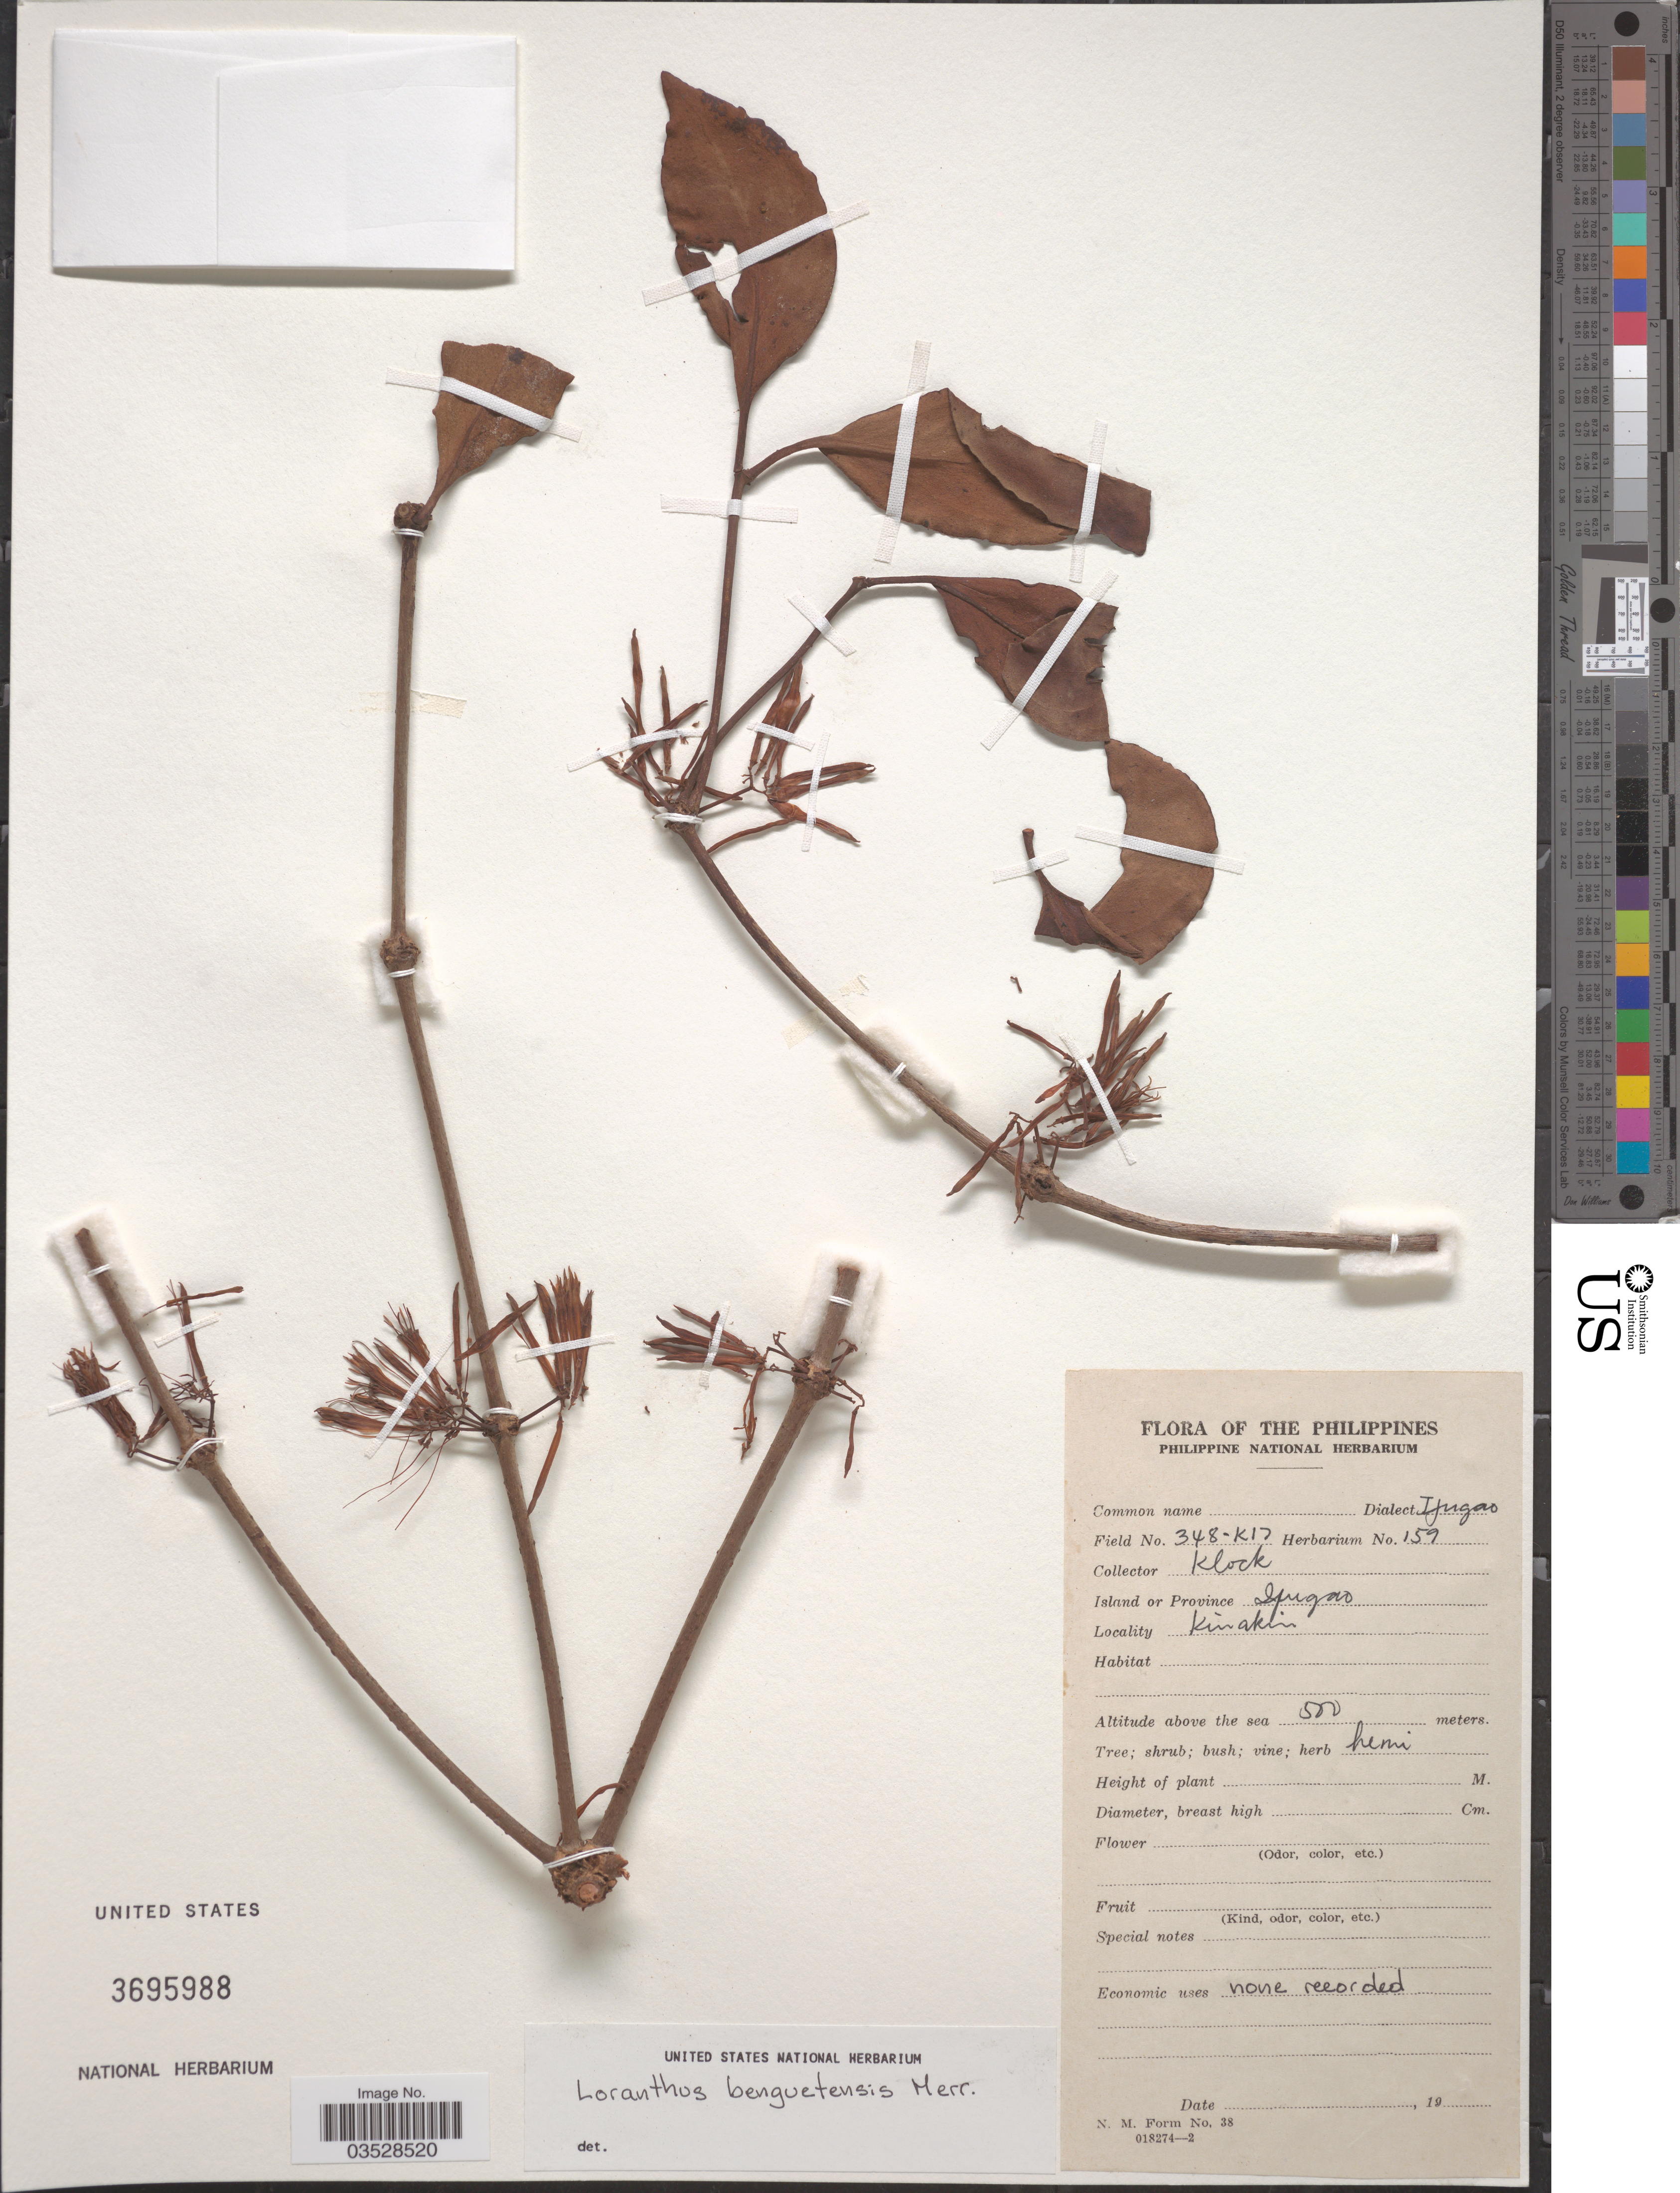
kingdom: Plantae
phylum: Tracheophyta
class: Magnoliopsida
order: Santalales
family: Loranthaceae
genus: Loranthus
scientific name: Loranthus benguetensis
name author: Merr.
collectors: Klock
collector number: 348-K17/159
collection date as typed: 19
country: Philippines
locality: Island or Province Ifugao. Kinakin.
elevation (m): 500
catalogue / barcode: US 3695988